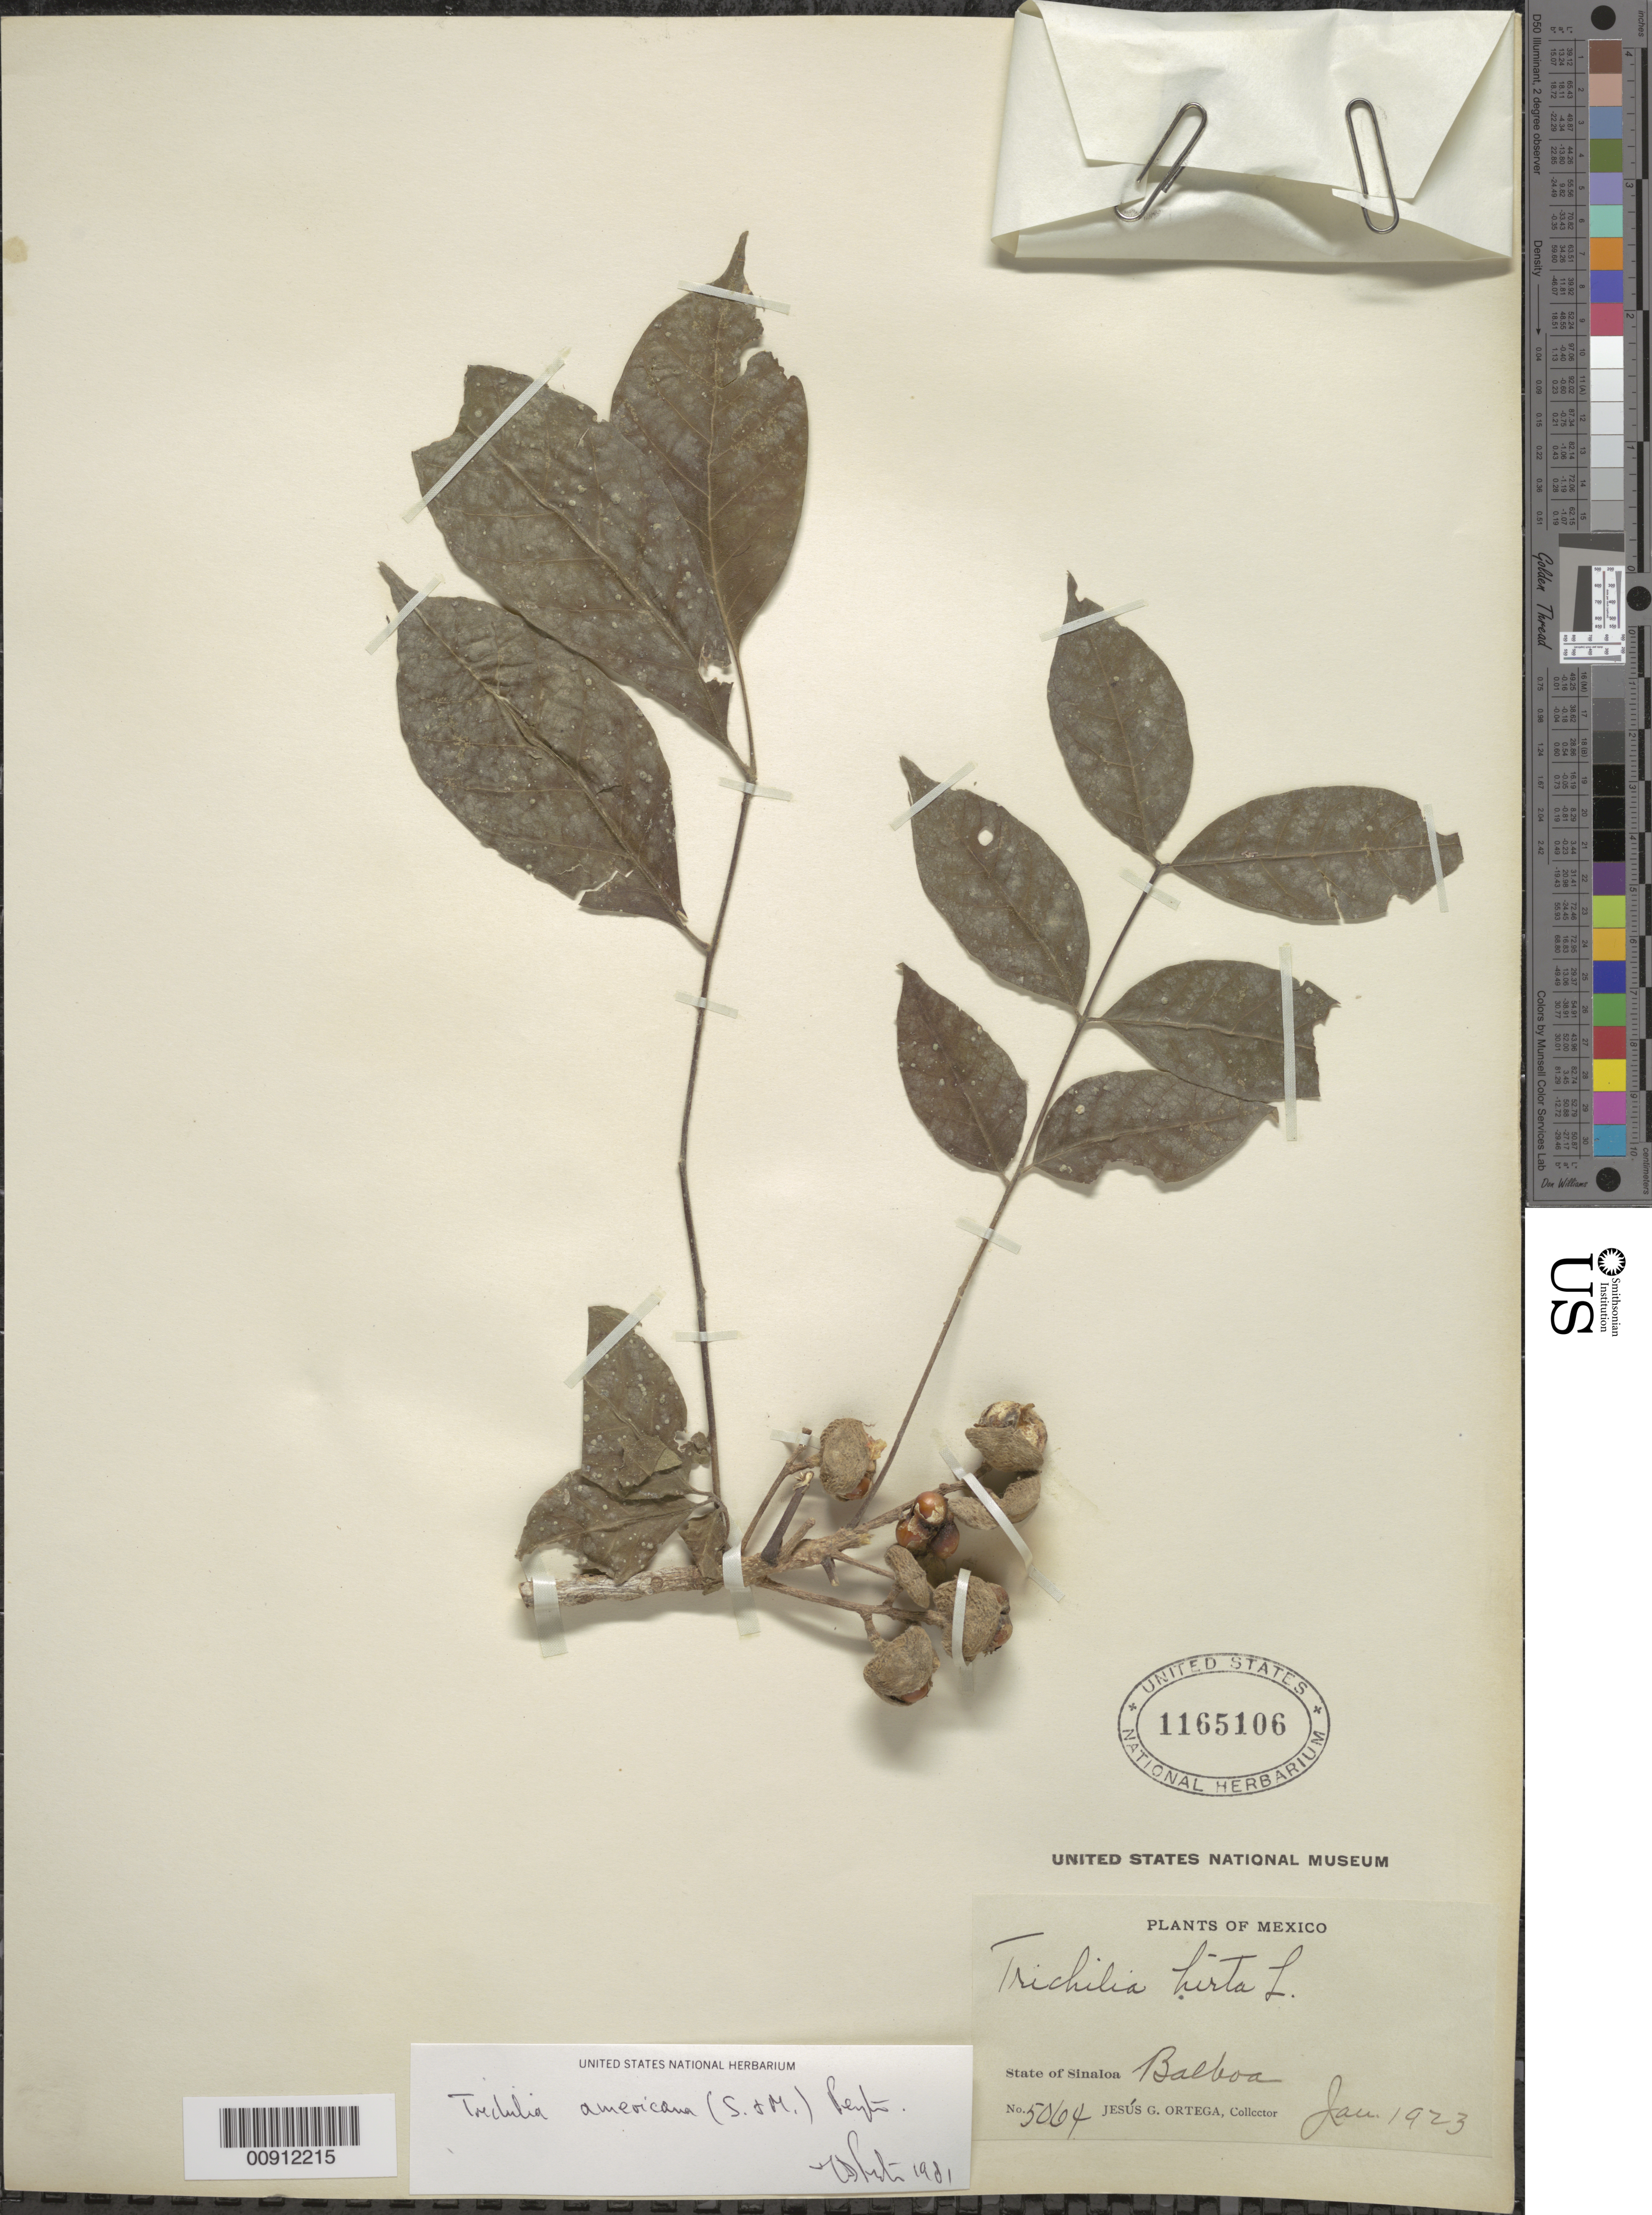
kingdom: Plantae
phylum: Tracheophyta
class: Magnoliopsida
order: Sapindales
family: Meliaceae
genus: Trichilia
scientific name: Trichilia americana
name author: (Sessé & Moc.) T.D. Penn.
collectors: J. Ortega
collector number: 5064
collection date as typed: Jan 1923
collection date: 1923-01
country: Mexico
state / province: Sinaloa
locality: Balboa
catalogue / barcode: US 1165106